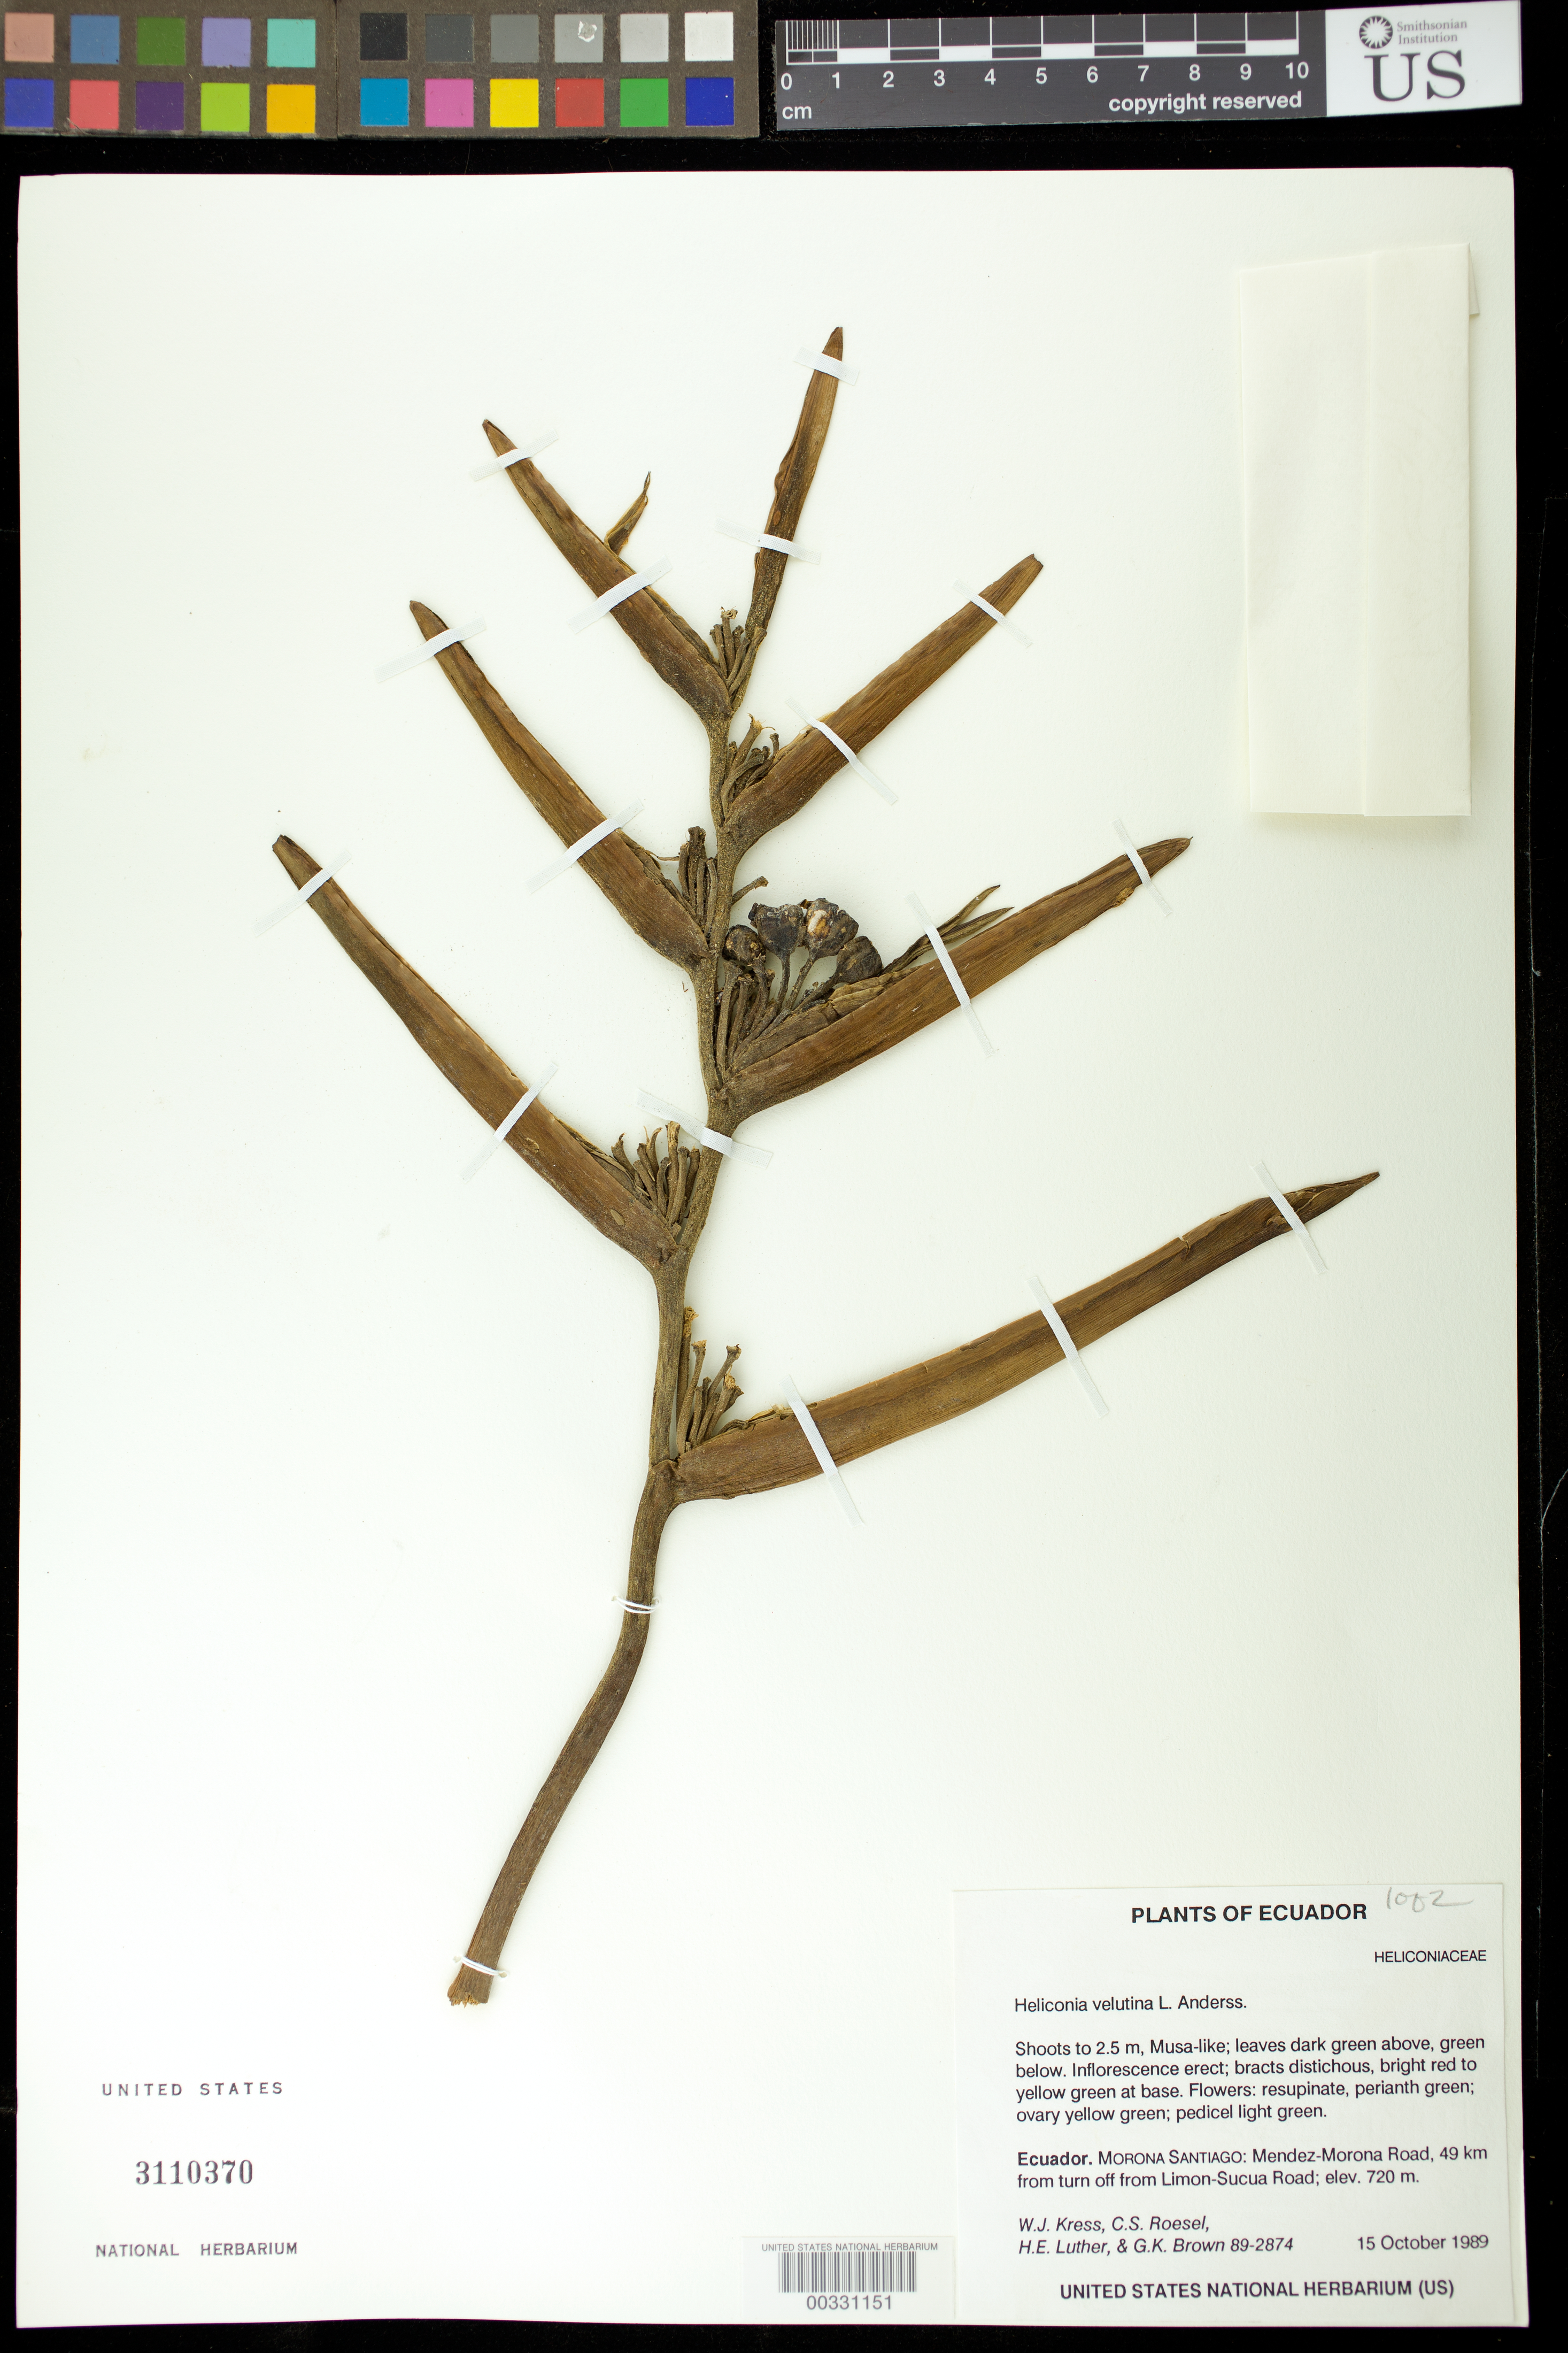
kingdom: Plantae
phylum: Tracheophyta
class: Liliopsida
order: Zingiberales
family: Heliconiaceae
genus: Heliconia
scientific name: Heliconia velutina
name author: L. Andersson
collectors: W. J. Kress, C. S. Roesel, Harry E. Luther & G. K. Brown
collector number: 89-2874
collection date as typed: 15 Oct 1989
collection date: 1989-10-15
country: Ecuador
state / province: Morona-Santiago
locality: Mendez-morona road, 49 km from turn of f from Limon-sucua road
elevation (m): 720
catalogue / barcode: US 3110370